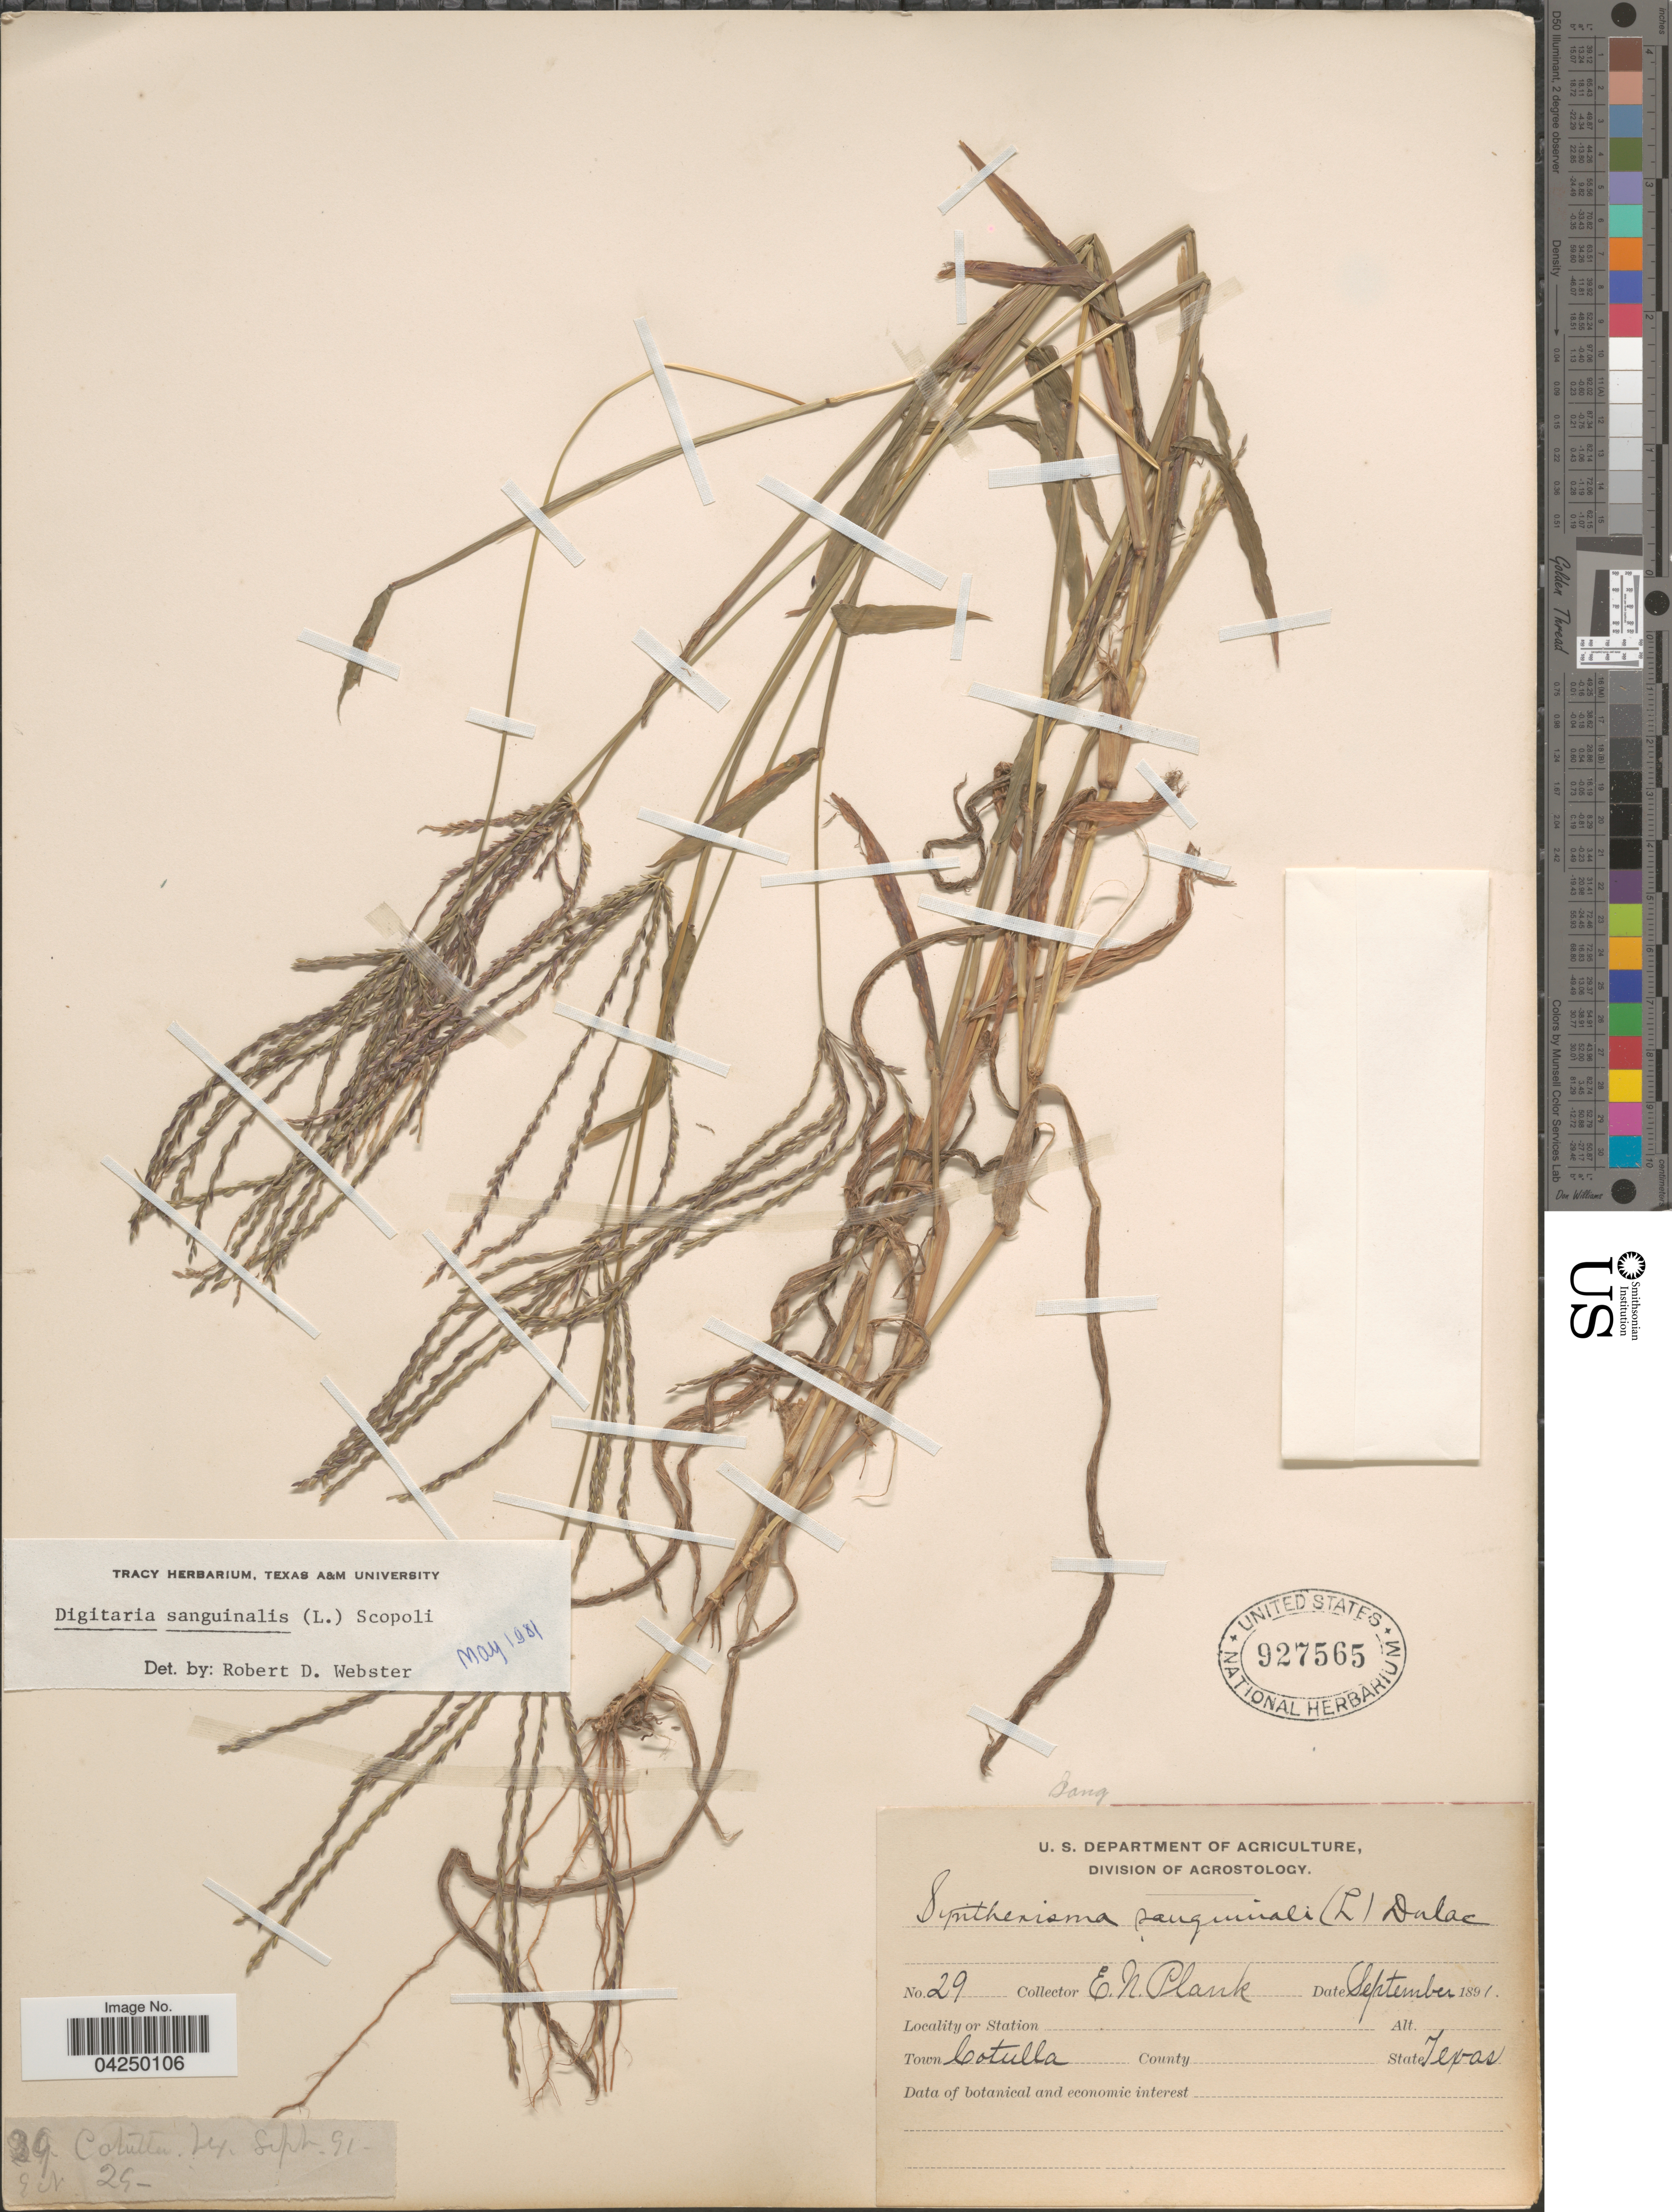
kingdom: Plantae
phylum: Tracheophyta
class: Liliopsida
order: Poales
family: Poaceae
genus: Digitaria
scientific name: Digitaria sanguinalis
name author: (L.) Scop.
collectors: E. Plank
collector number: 29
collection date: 1891-09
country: United States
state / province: Texas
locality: Town Cotulla.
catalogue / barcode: US 927565